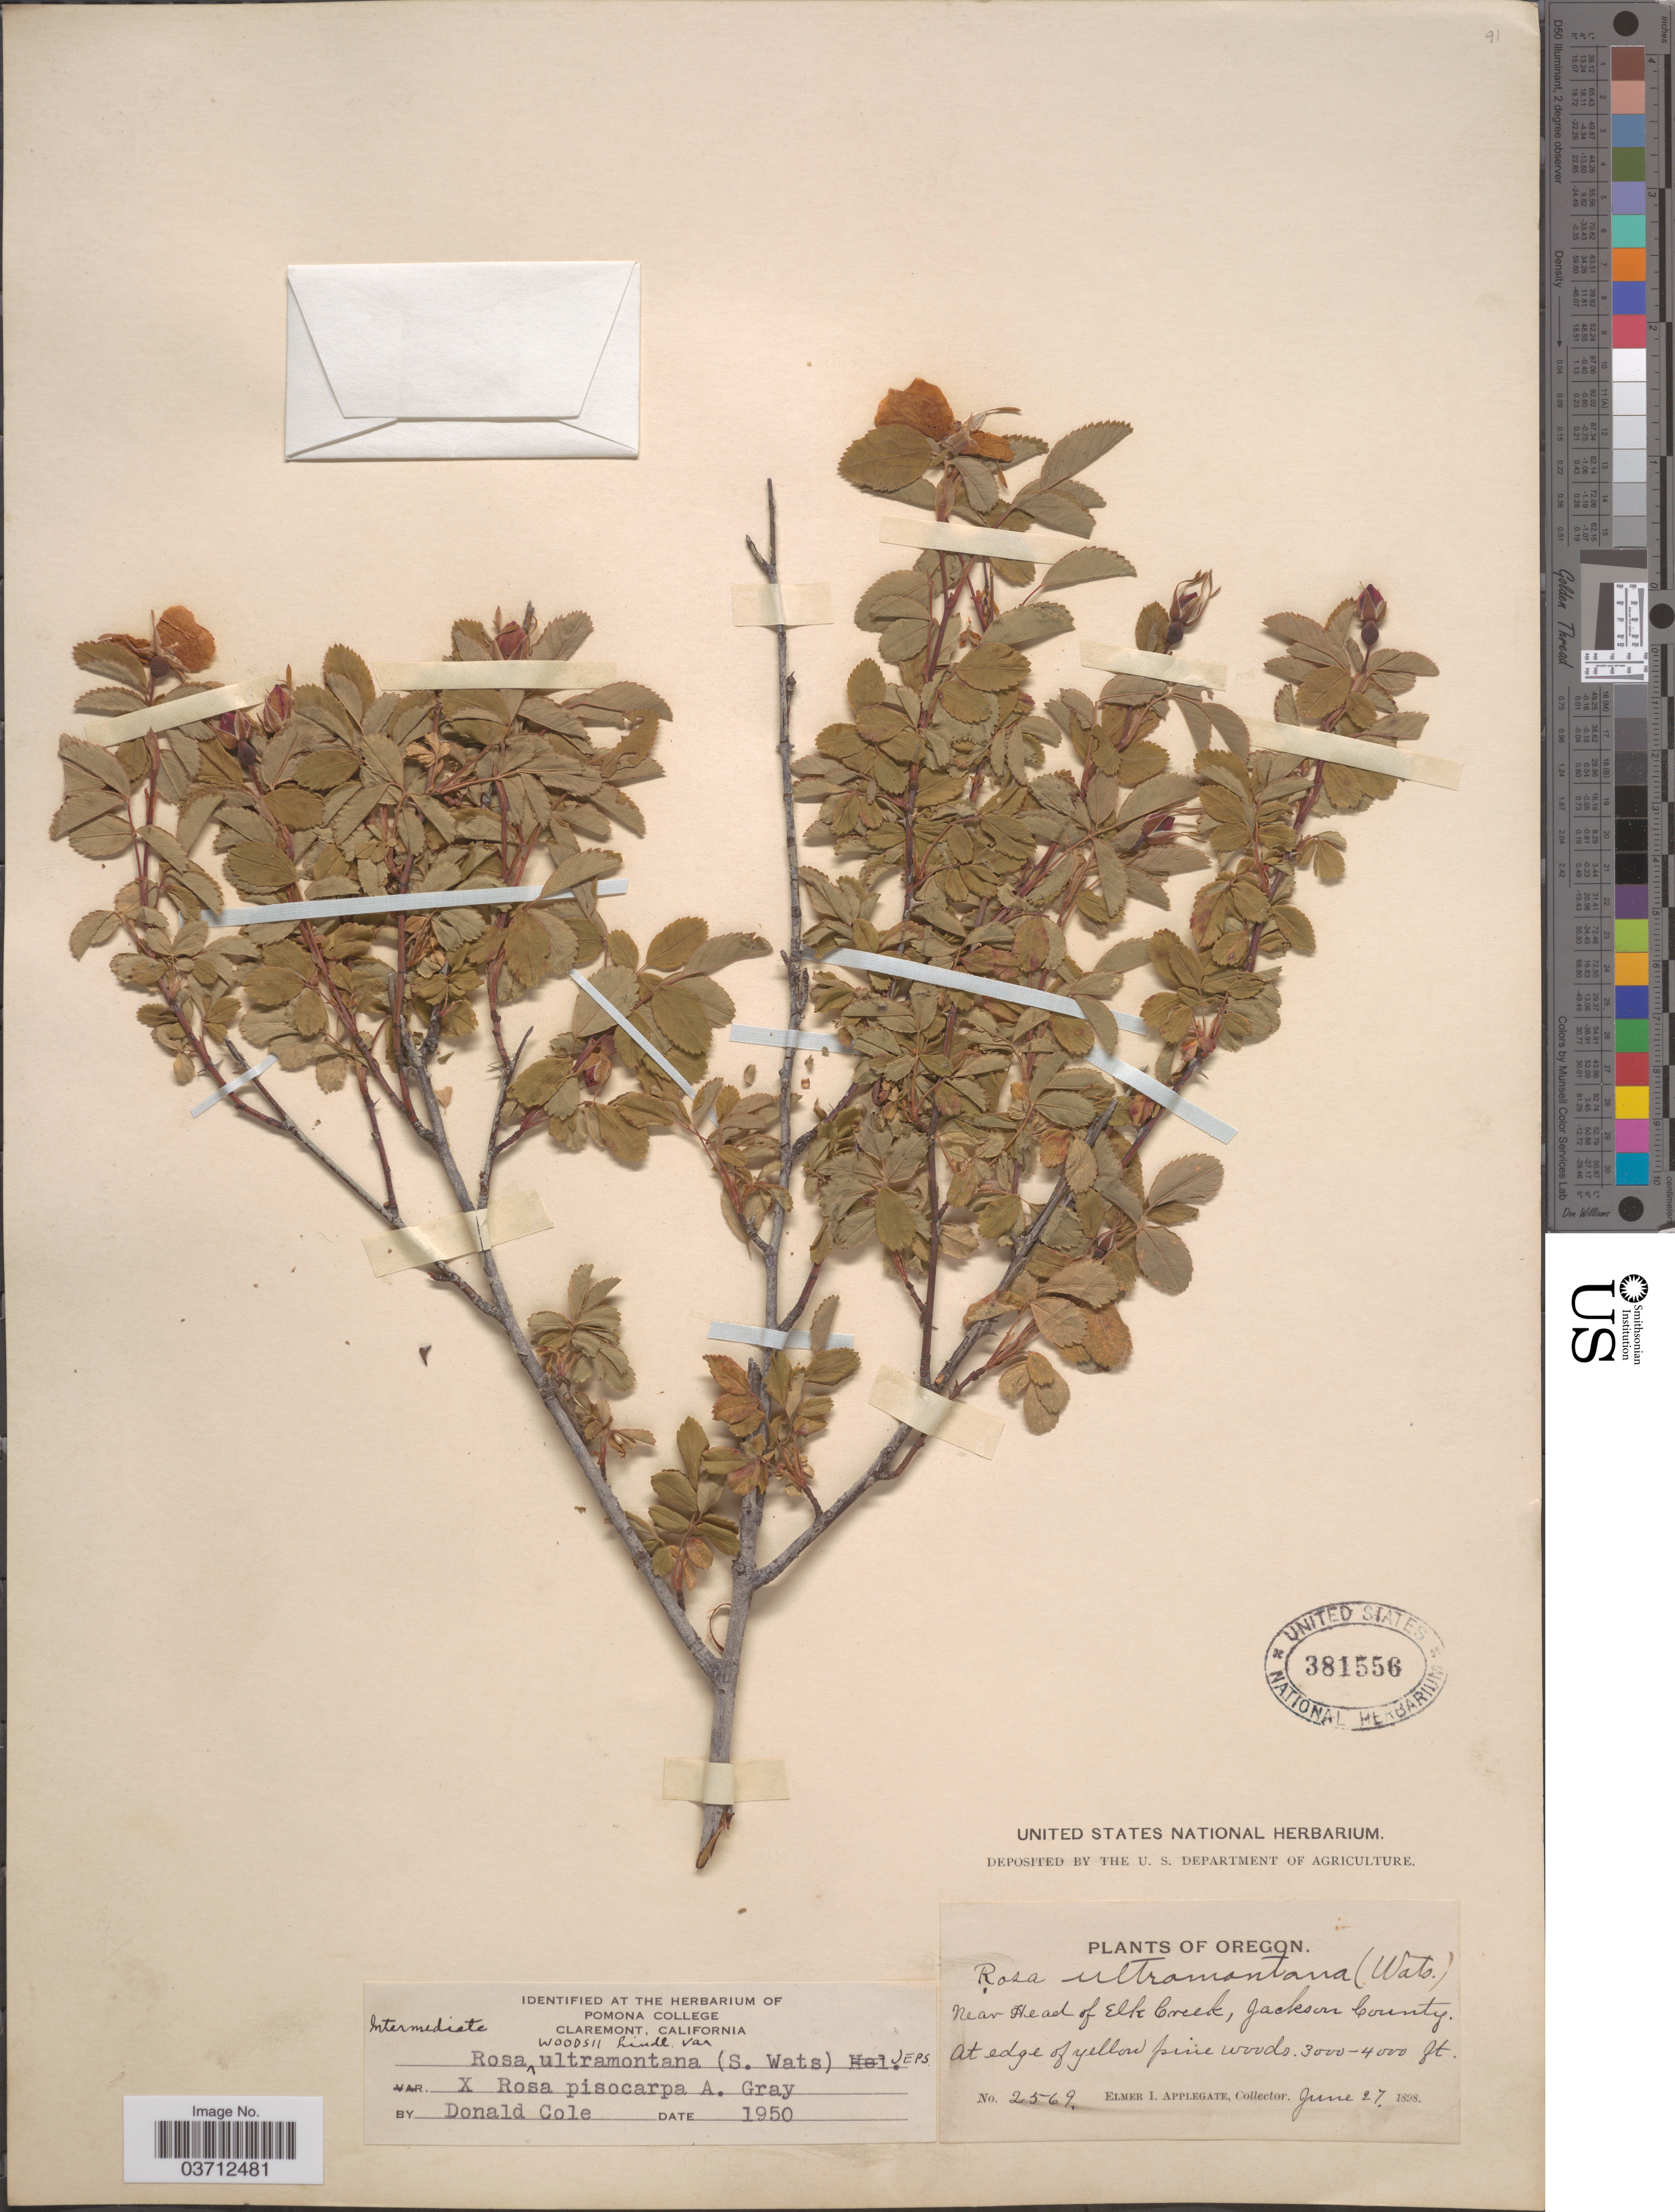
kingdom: Plantae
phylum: Tracheophyta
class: Magnoliopsida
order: Rosales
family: Rosaceae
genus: Rosa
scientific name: Rosa woodsii var. ultramontana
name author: Lindl.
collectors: E. I. Applegate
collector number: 2569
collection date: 1898-06-27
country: United States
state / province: Oregon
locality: Near Head of Elk Creek, Jackson County. At edge of yellow pine woods.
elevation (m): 914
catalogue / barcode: US 381556